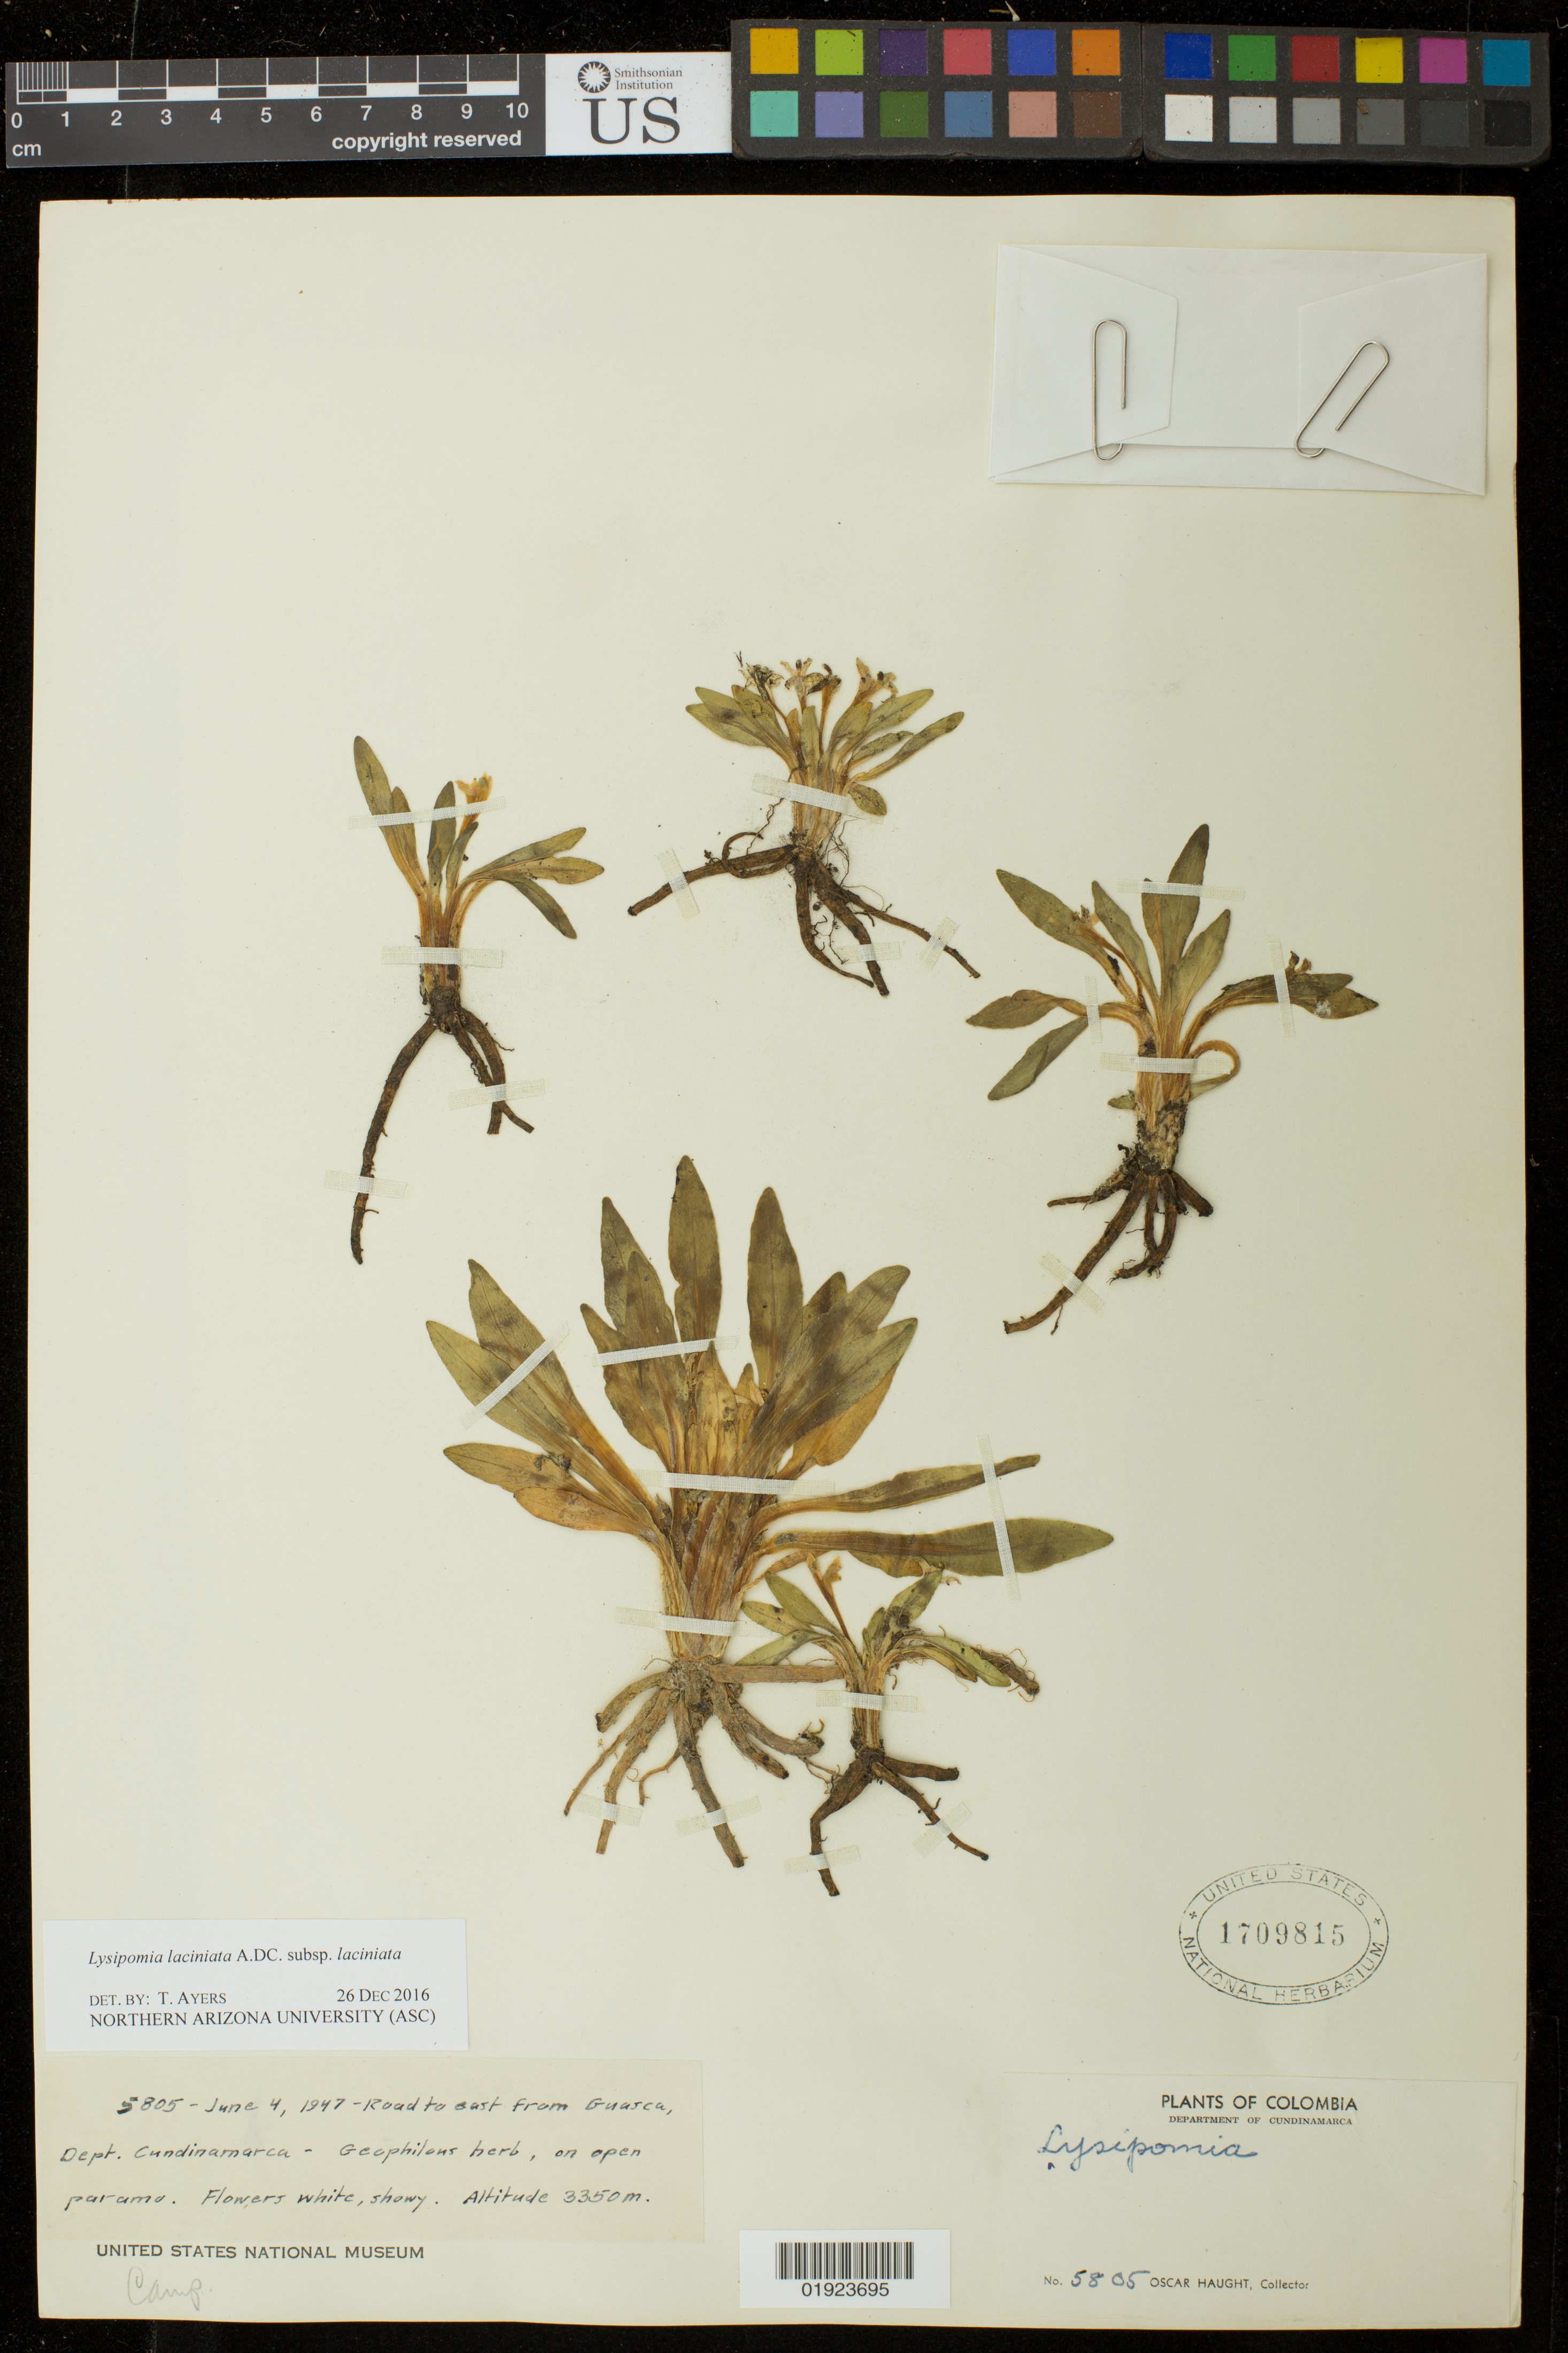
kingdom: Plantae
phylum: Tracheophyta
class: Magnoliopsida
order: Asterales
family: Campanulaceae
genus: Lysipomia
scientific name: Lysipomia laciniata subsp. laciniata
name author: A. DC.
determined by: Ayers, T.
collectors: O. Haught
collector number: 5805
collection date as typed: June 4, 1947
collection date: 1947-06-04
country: Colombia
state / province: Cundinamarca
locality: road to east from Guasca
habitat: geophilons herb, on open paramo.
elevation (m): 3350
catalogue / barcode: US 1709815